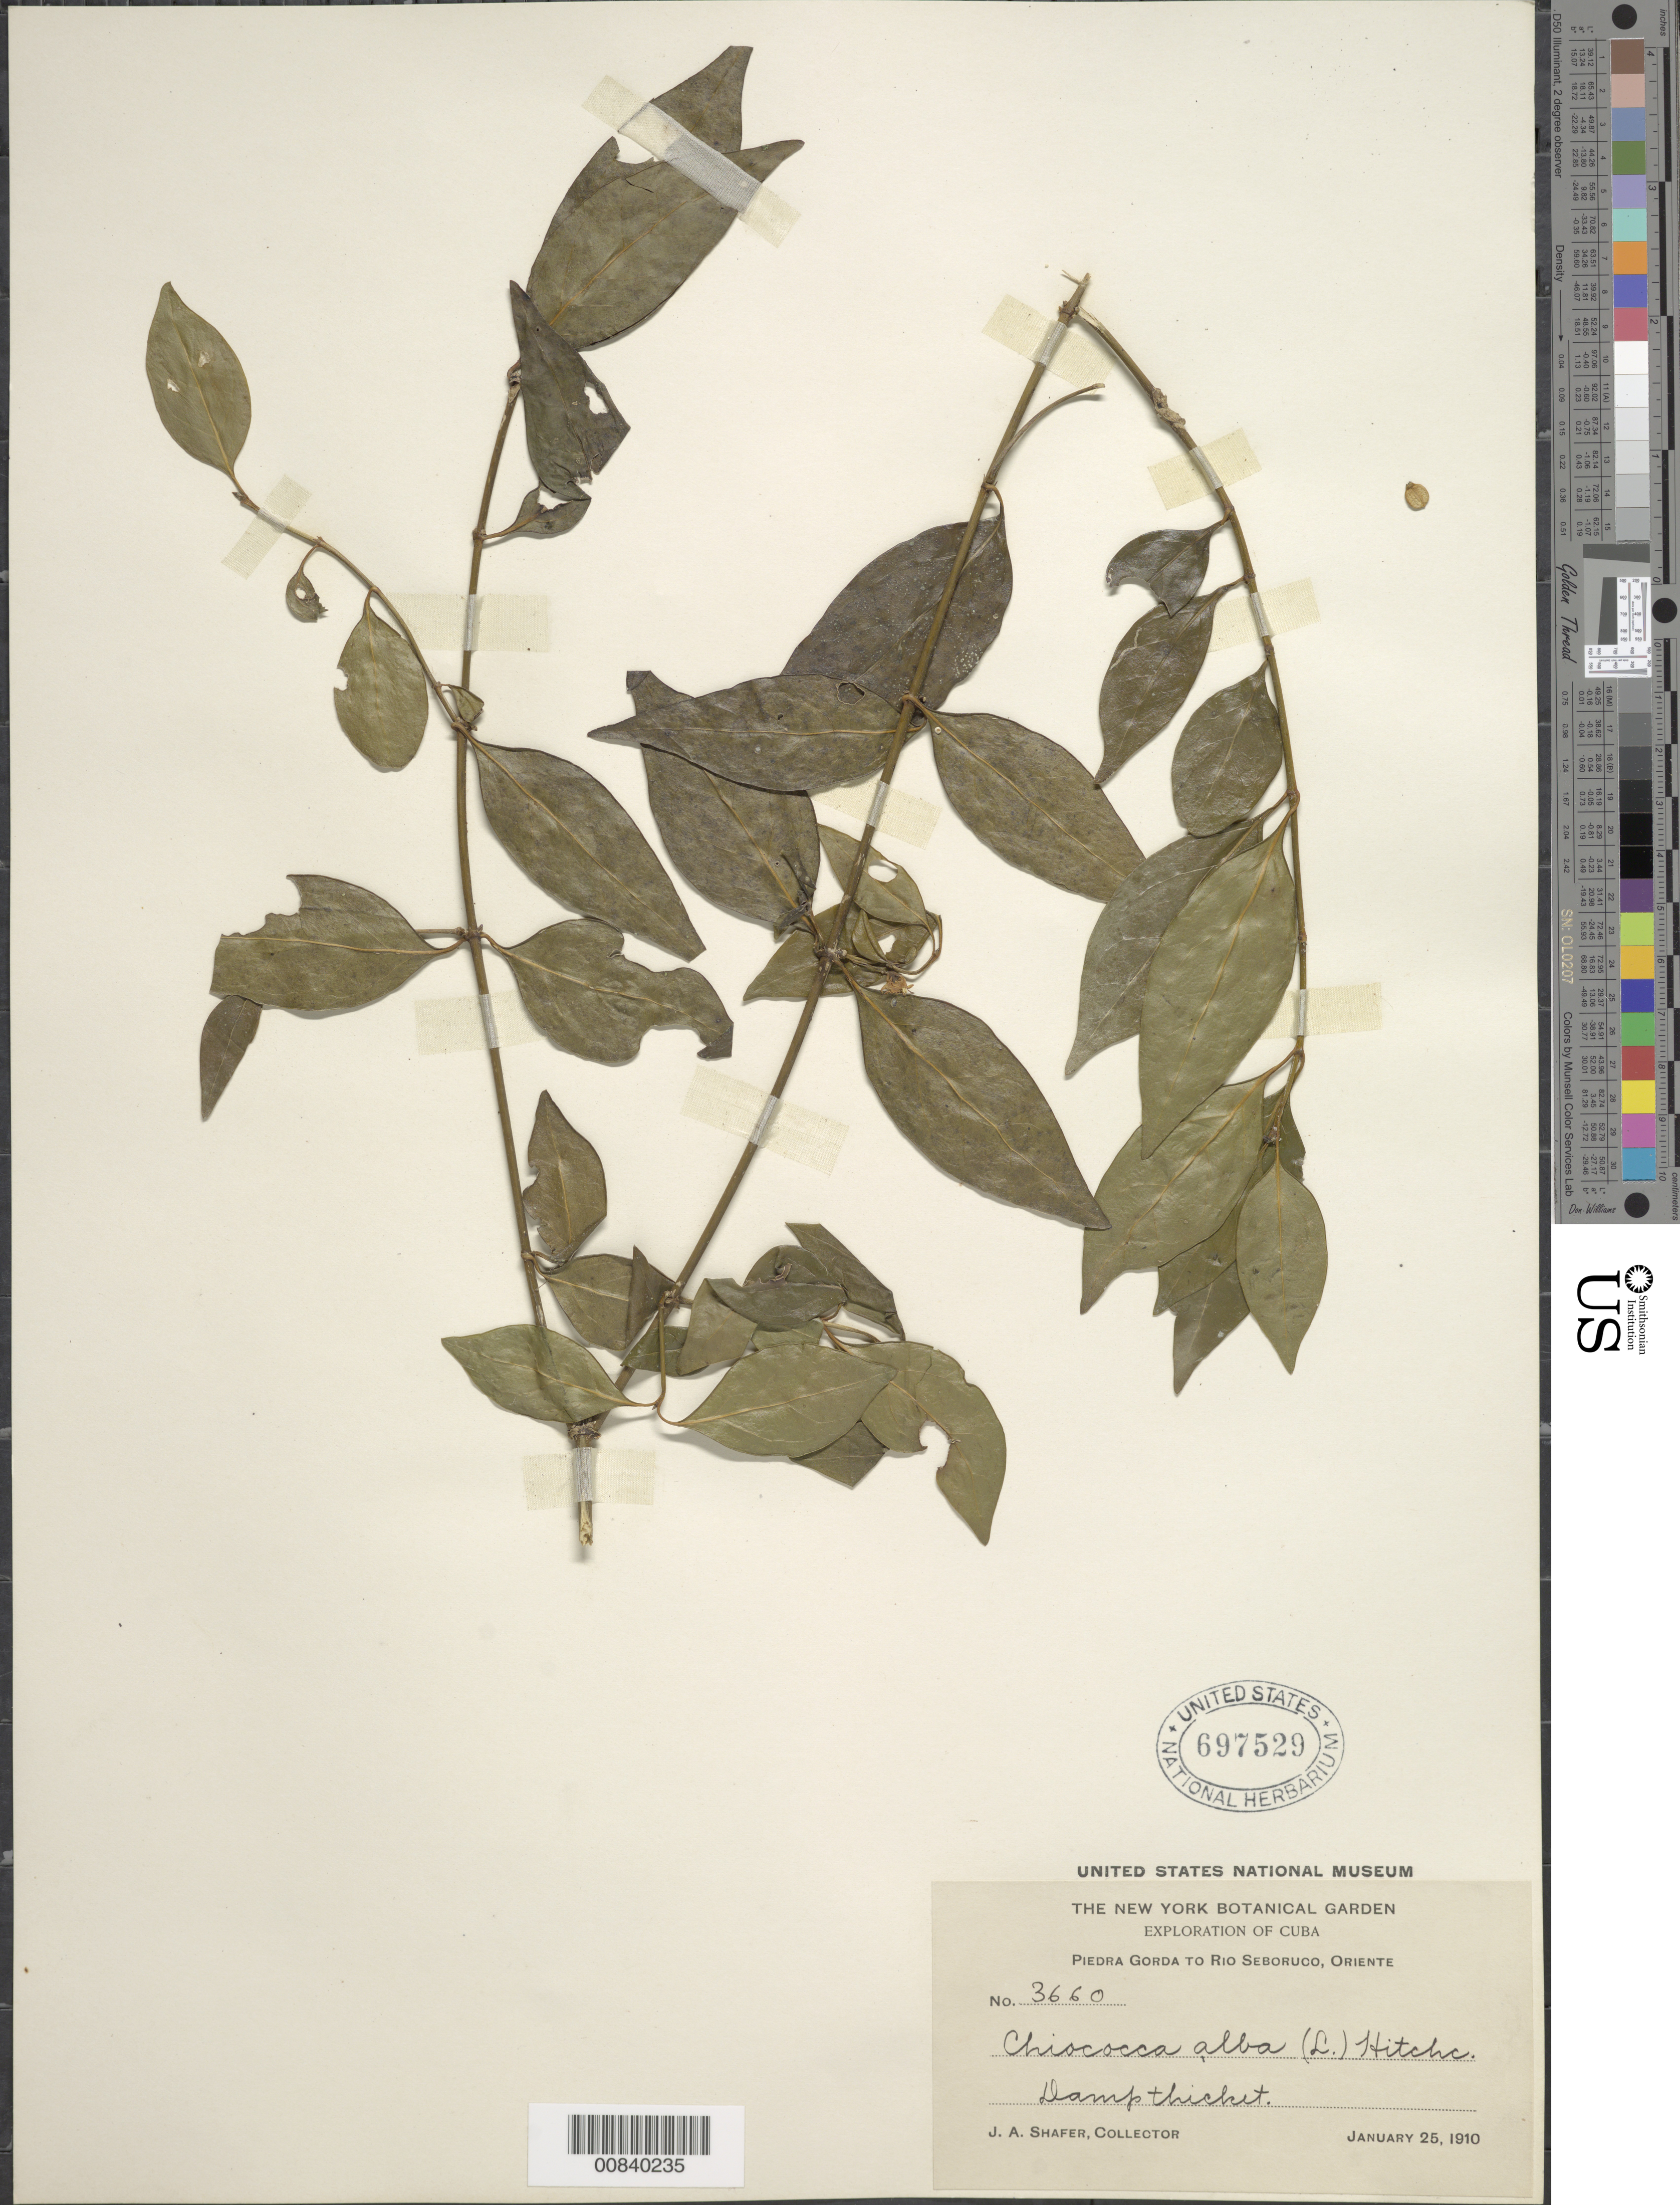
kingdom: Plantae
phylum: Tracheophyta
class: Magnoliopsida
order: Gentianales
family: Rubiaceae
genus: Chiococca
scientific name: Chiococca alba subsp. alba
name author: (L.) Hitchc.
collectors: J. A. Shafer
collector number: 3660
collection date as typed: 25 Jan 1910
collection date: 1910-01-25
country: Cuba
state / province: Oriente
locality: Piedra Gorda to Rio Seboruco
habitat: Damp thicket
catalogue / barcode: US 697529